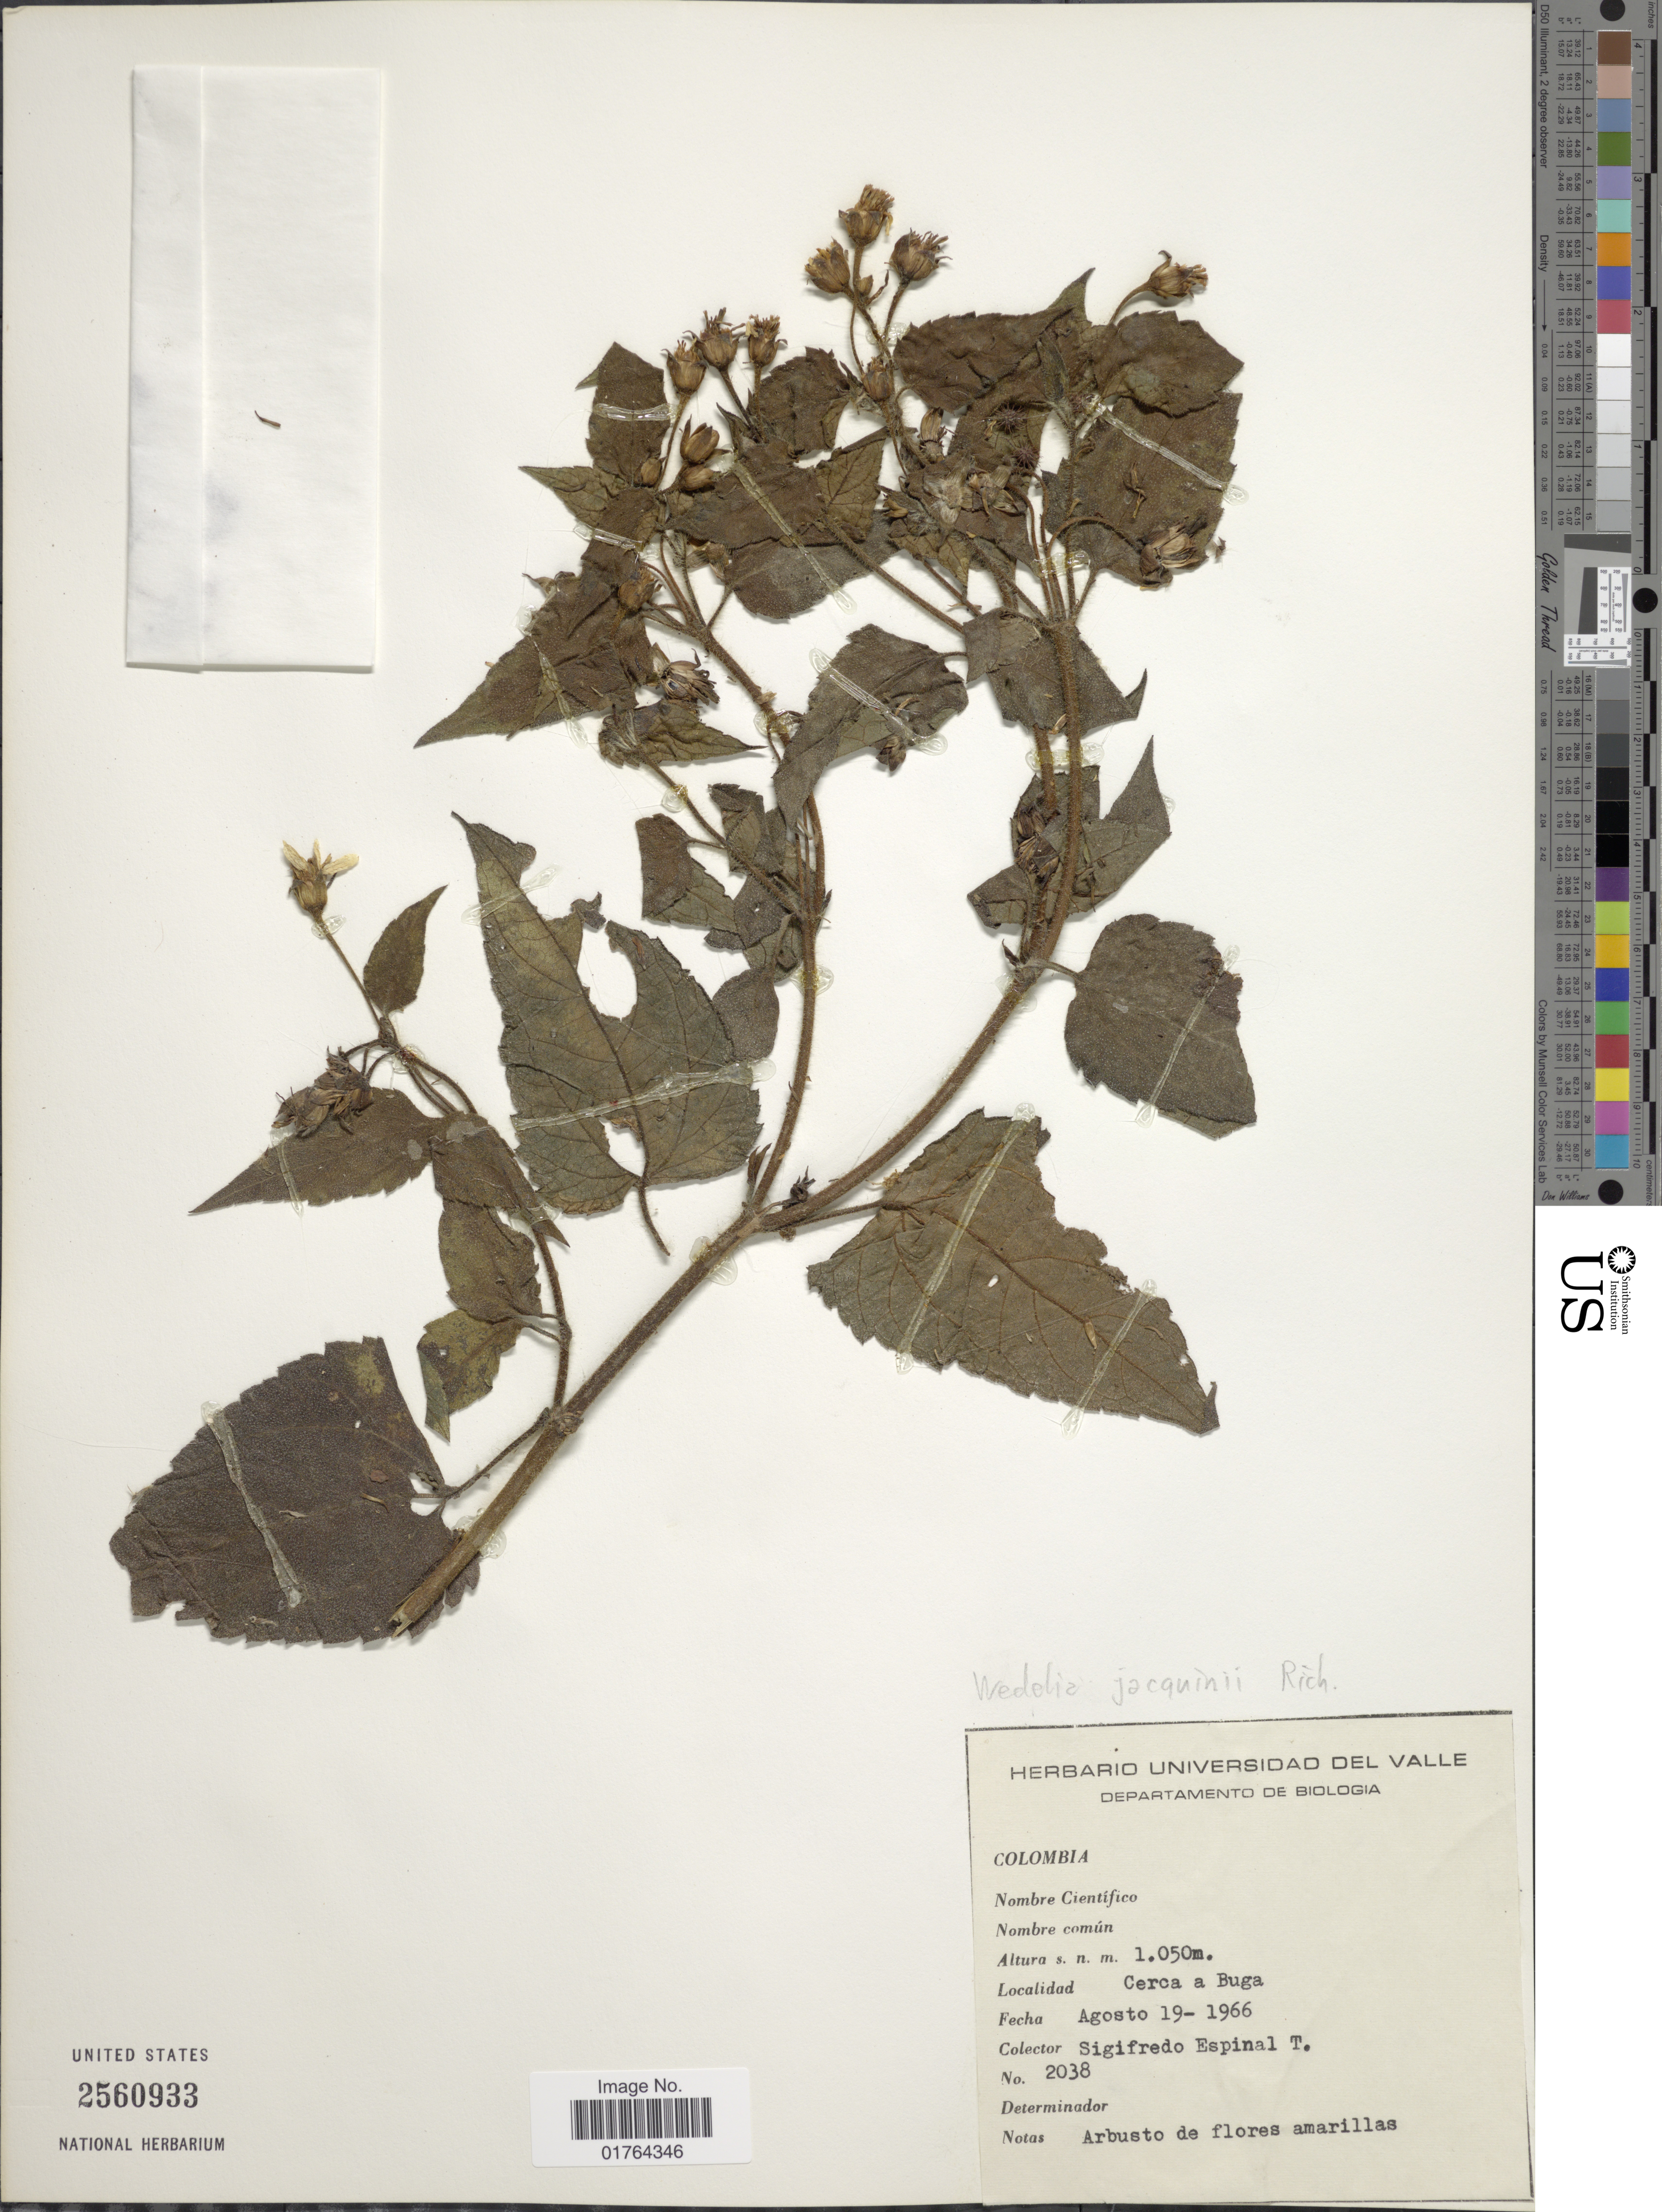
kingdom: Plantae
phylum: Tracheophyta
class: Magnoliopsida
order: Asterales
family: Asteraceae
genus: Wedelia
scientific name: Wedelia calycina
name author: Rich.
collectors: L. S. Espinal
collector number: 2038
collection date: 1966-08-19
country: Colombia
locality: Cerca a Buga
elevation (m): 1050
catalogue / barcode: US 2560933